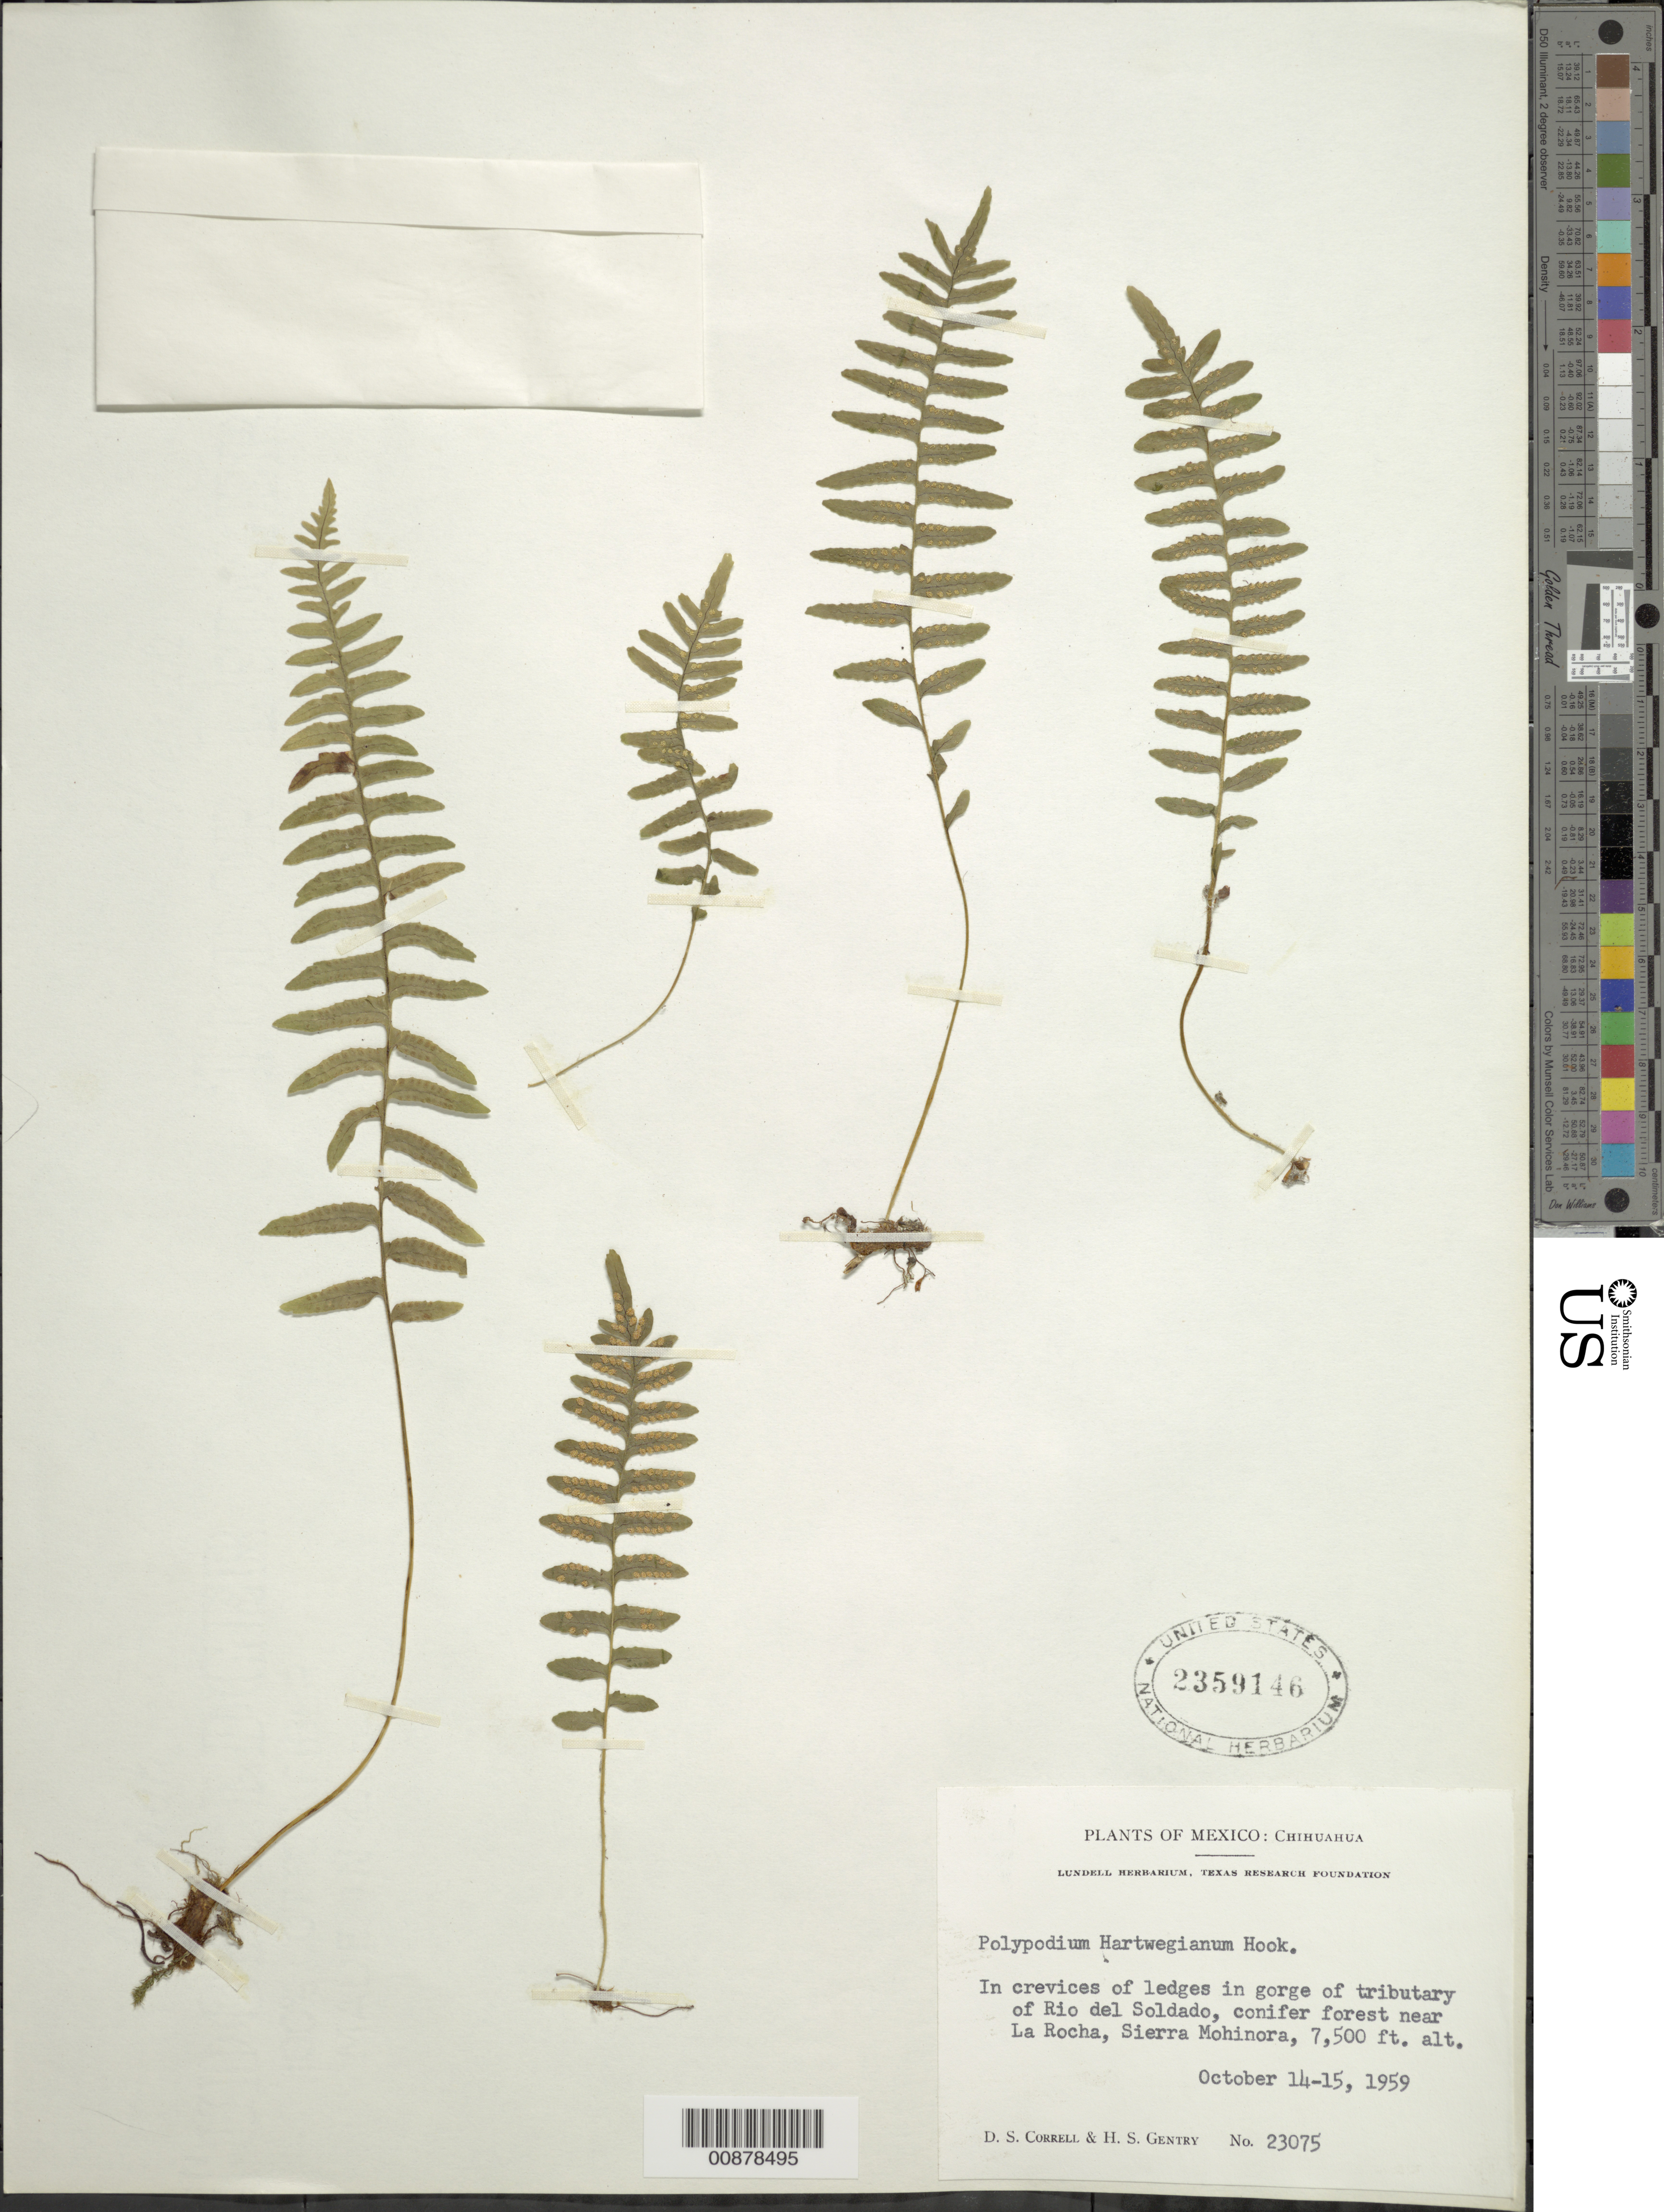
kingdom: Plantae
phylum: Tracheophyta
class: Polypodiopsida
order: Polypodiales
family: Polypodiaceae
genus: Polypodium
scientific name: Polypodium hartwegianum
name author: Hook.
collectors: D. S. Correll & H. S. Gentry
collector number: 23075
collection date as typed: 14 Oct 1959 to 15 Oct 1959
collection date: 1959-10-14/1959-10-15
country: Mexico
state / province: Chihuahua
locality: In gorge of tributary of Río del Soldado, conifer forest near La Rocha, Sierra Mohinora, Chihuahua.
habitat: In crevices of ledges in gorge of tributary river. Conifer forest.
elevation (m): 2286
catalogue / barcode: US 2359146